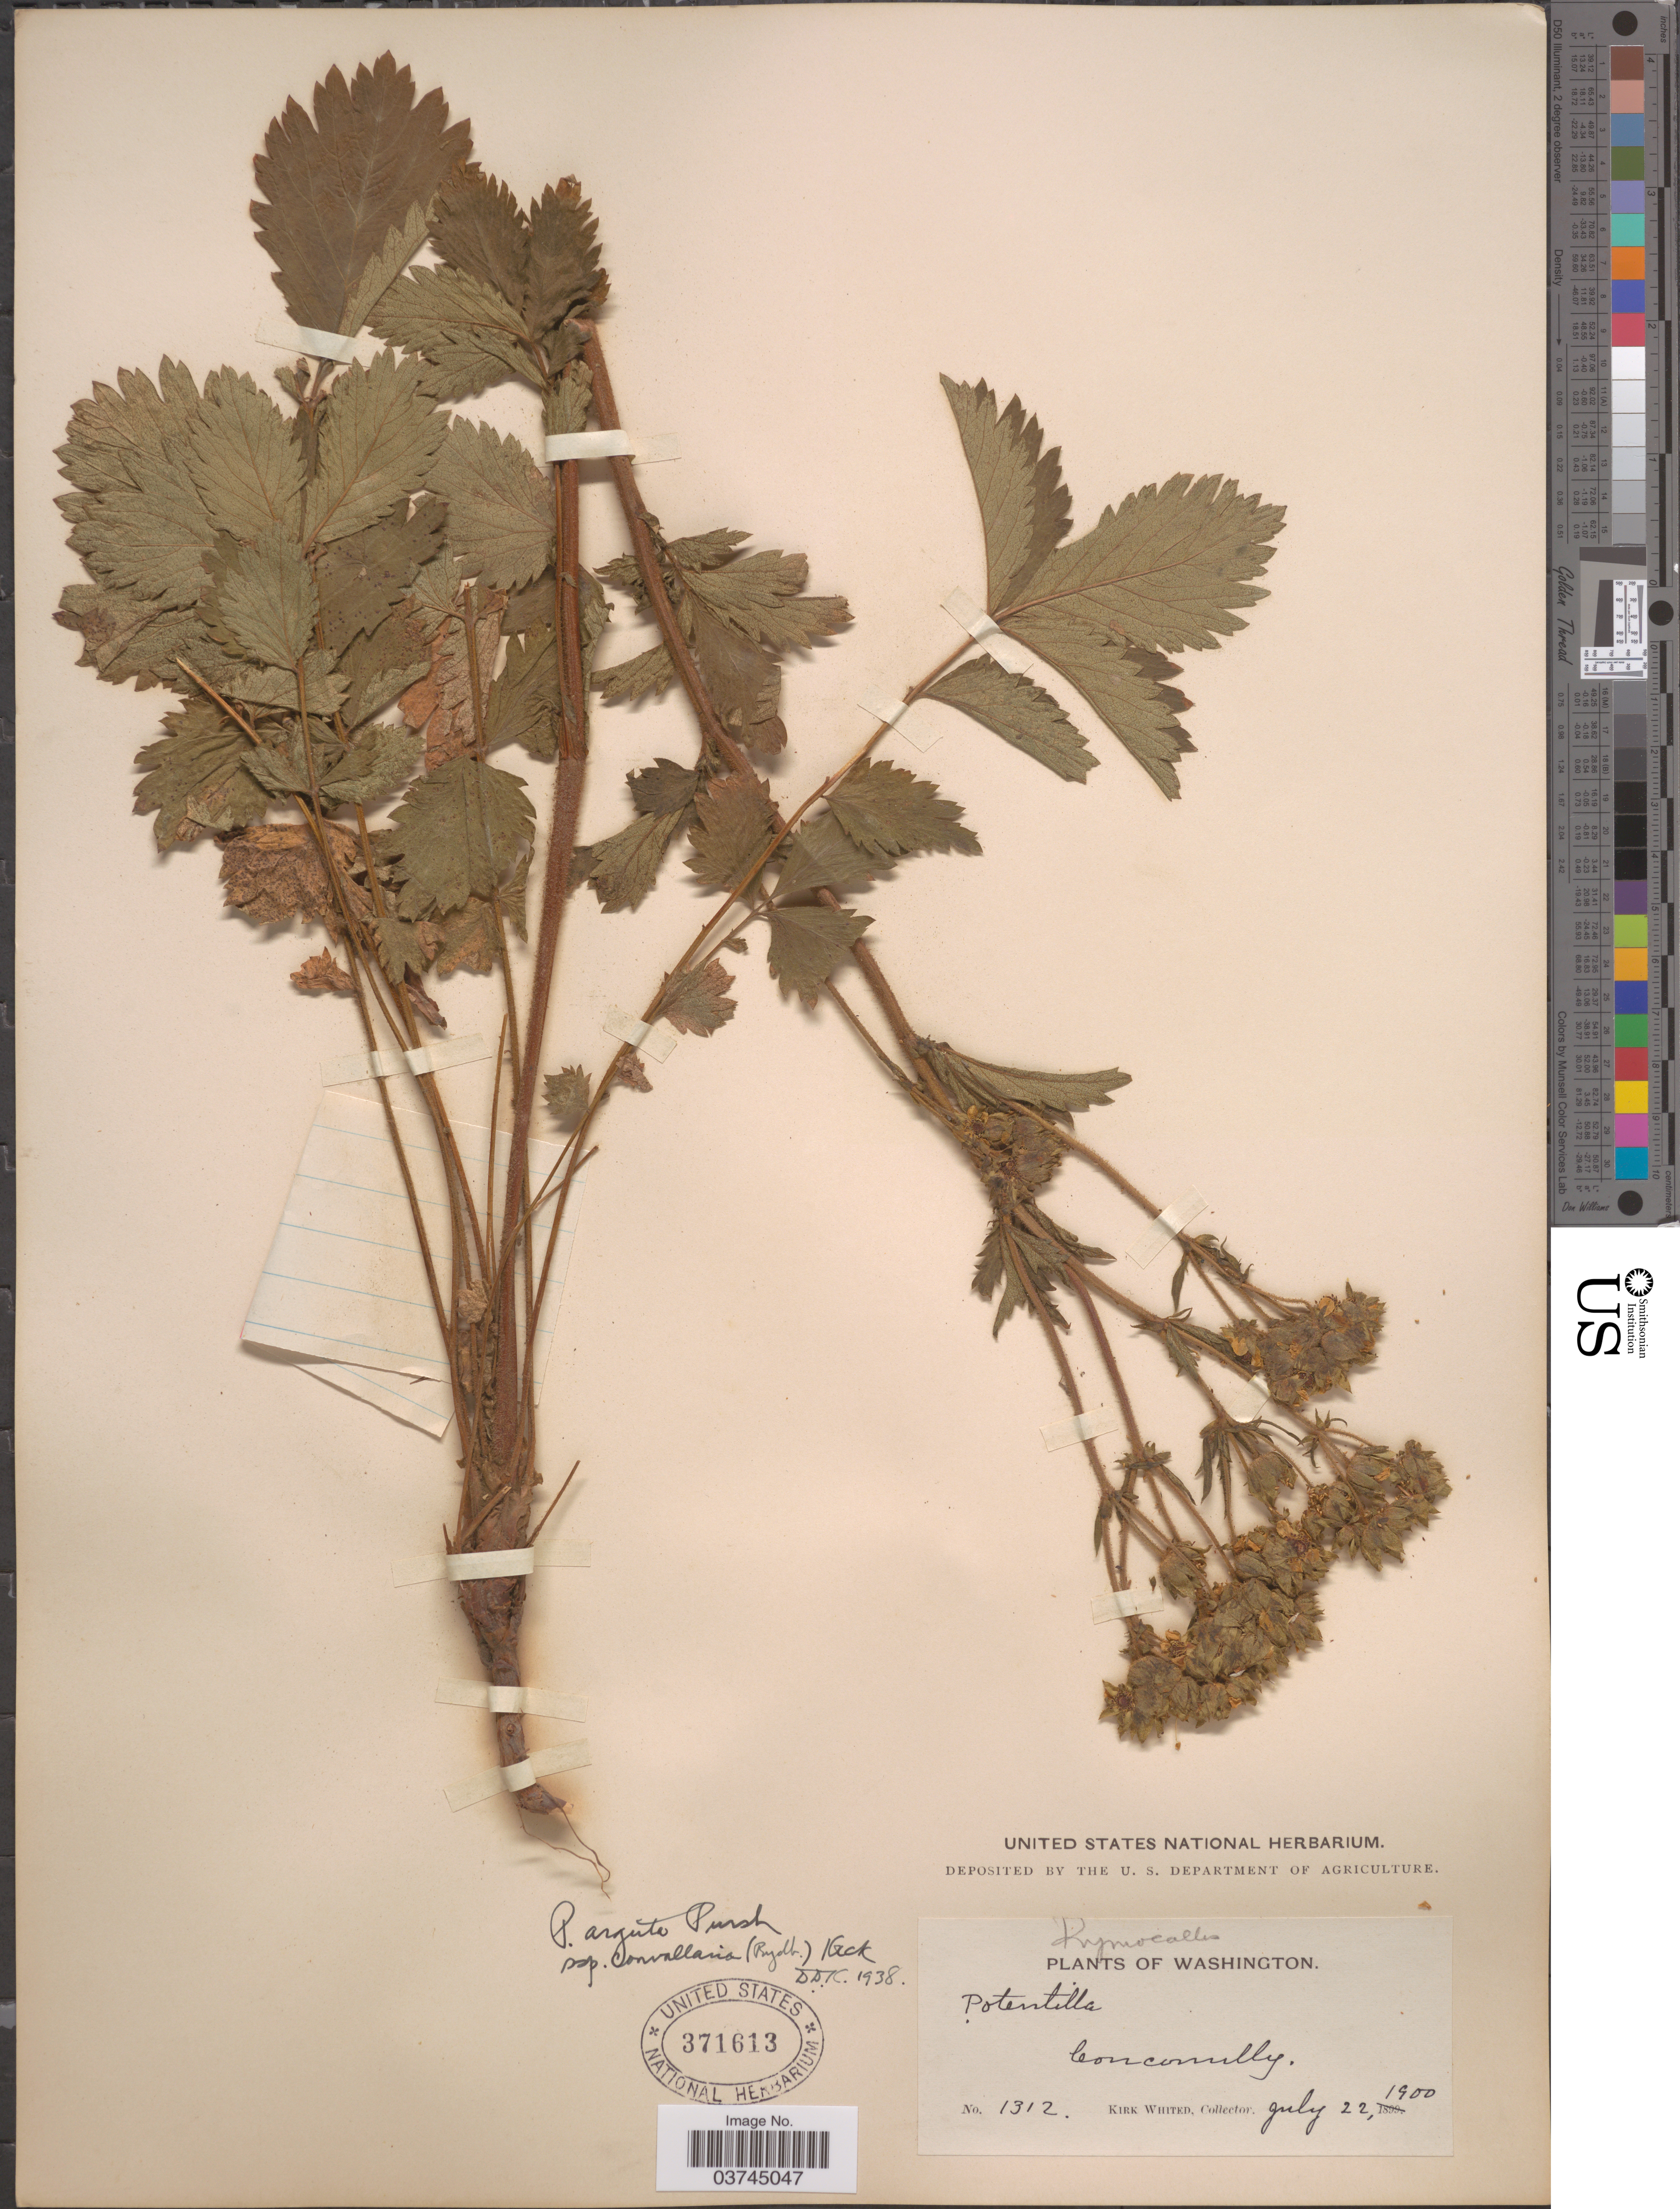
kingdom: Plantae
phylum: Tracheophyta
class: Magnoliopsida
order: Rosales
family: Rosaceae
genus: Drymocallis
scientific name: Drymocallis convallaria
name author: (Rydb.) Rydb.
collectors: K. Whited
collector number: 1312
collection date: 1900-07-22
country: United States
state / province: Washington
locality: Conconully.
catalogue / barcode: US 371613